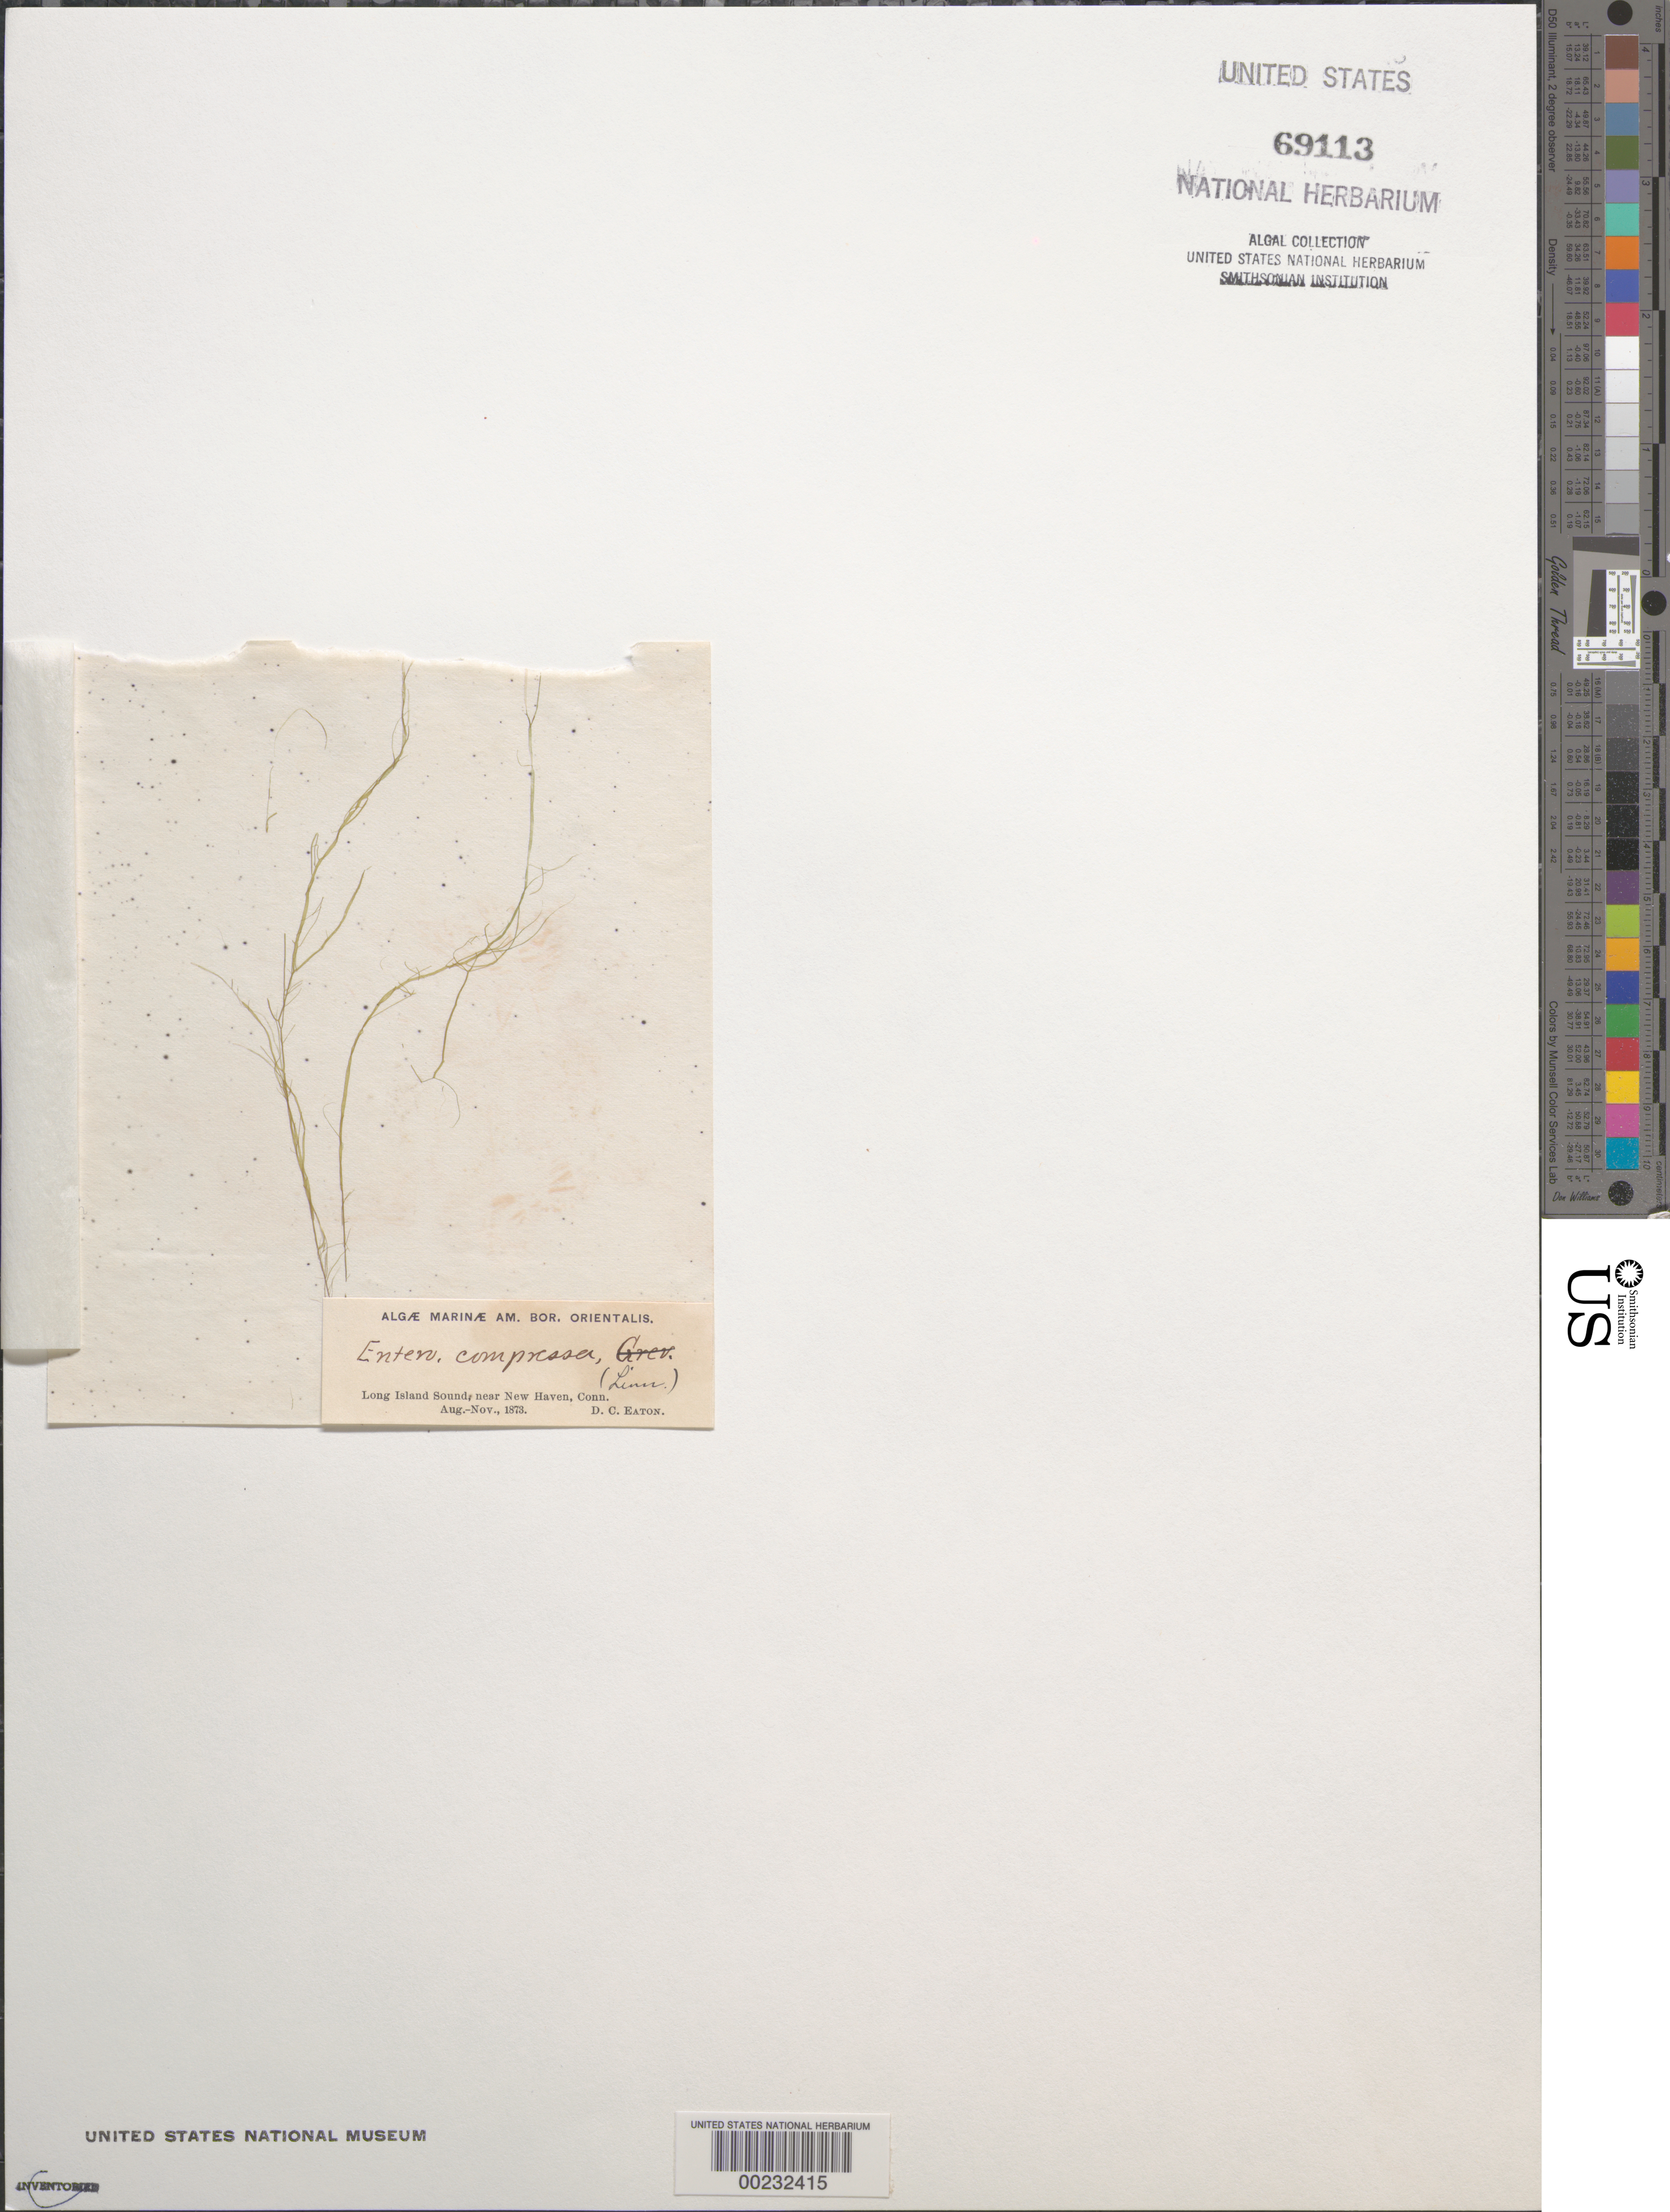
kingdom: Plantae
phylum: Chlorophyta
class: Ulvophyceae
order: Ulvales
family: Ulvaceae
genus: Ulva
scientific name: Ulva compressa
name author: L.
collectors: D. C. Eaton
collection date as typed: Aug 1873 to -- Nov 1873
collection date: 1873-08/1873-11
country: United States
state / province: Connecticut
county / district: New Haven County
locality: Long Island Sound, near New Haven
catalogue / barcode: US 69113